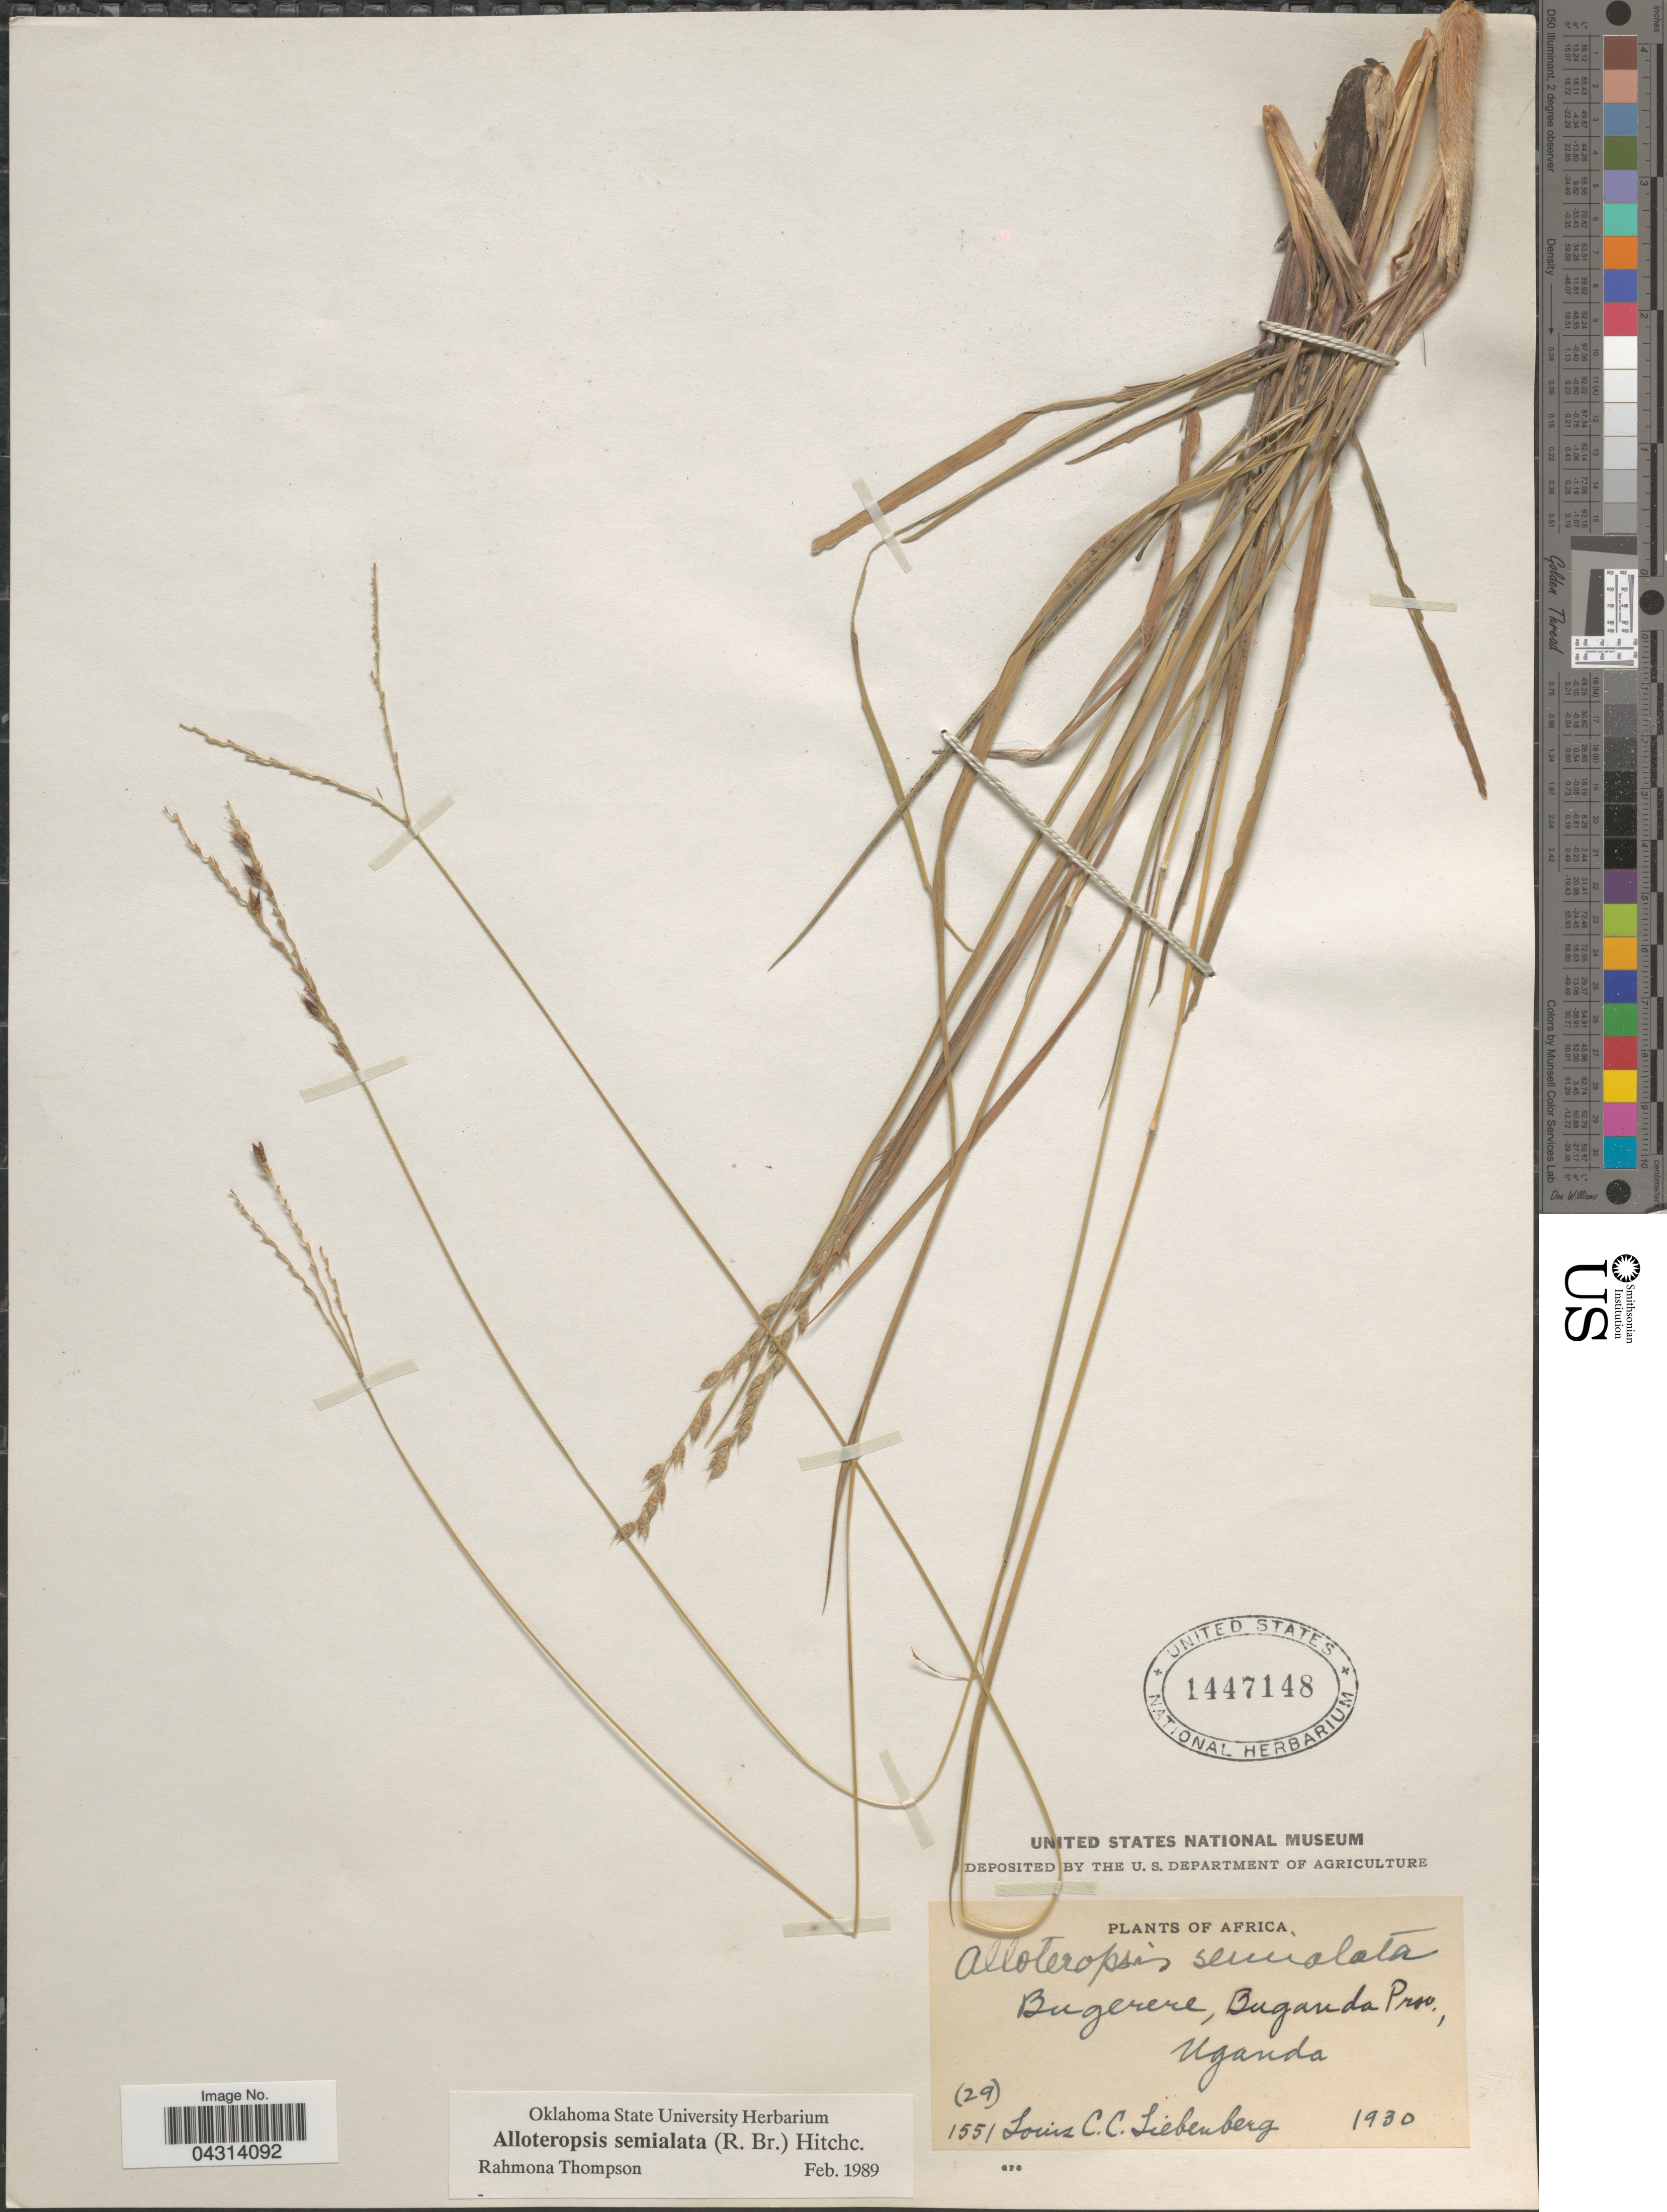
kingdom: Plantae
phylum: Tracheophyta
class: Liliopsida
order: Poales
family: Poaceae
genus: Alloteropsis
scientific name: Alloteropsis semialata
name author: (R. Br.) Hitchc.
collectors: L. Liebenberg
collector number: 1551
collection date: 1930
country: Uganda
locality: Bugerere, Buganda Prov.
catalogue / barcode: US 1447148